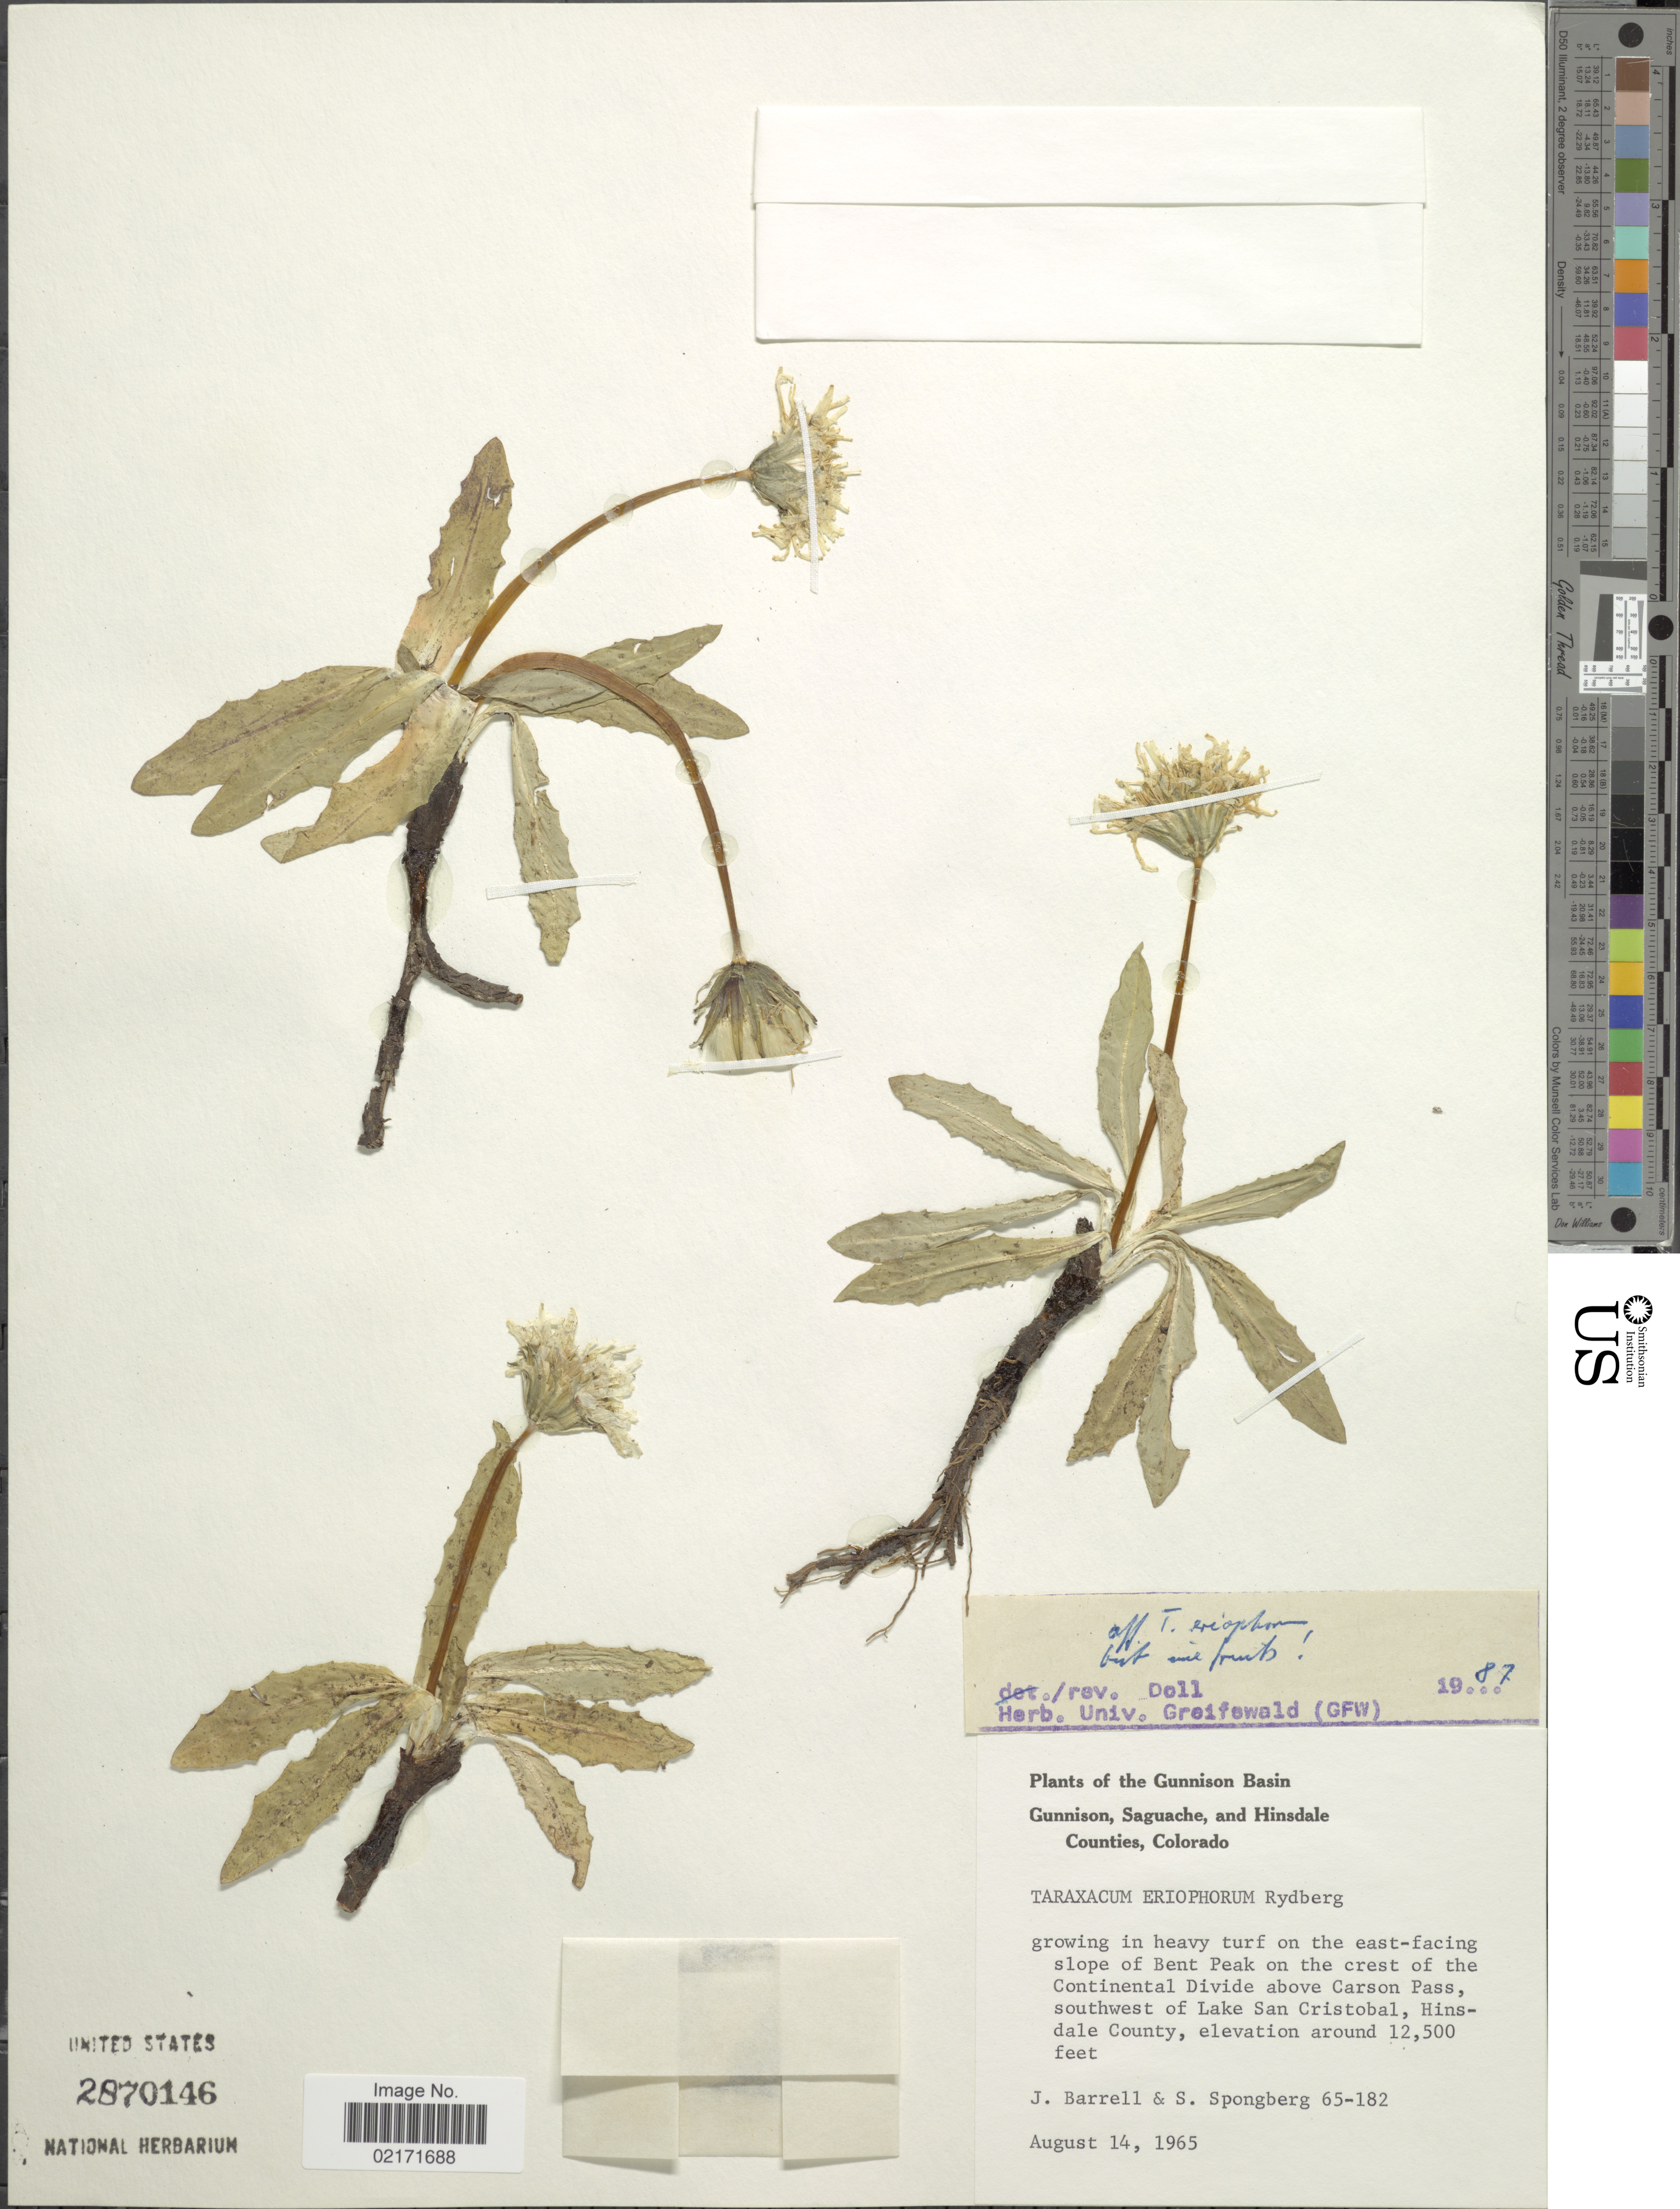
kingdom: Plantae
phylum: Tracheophyta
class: Magnoliopsida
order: Asterales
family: Asteraceae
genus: Taraxacum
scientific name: Taraxacum eriophorum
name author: Rydb.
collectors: J. Barrell & S. A.Spongberg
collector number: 65-182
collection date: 1965-08-14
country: United States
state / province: Colorado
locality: Gunnison Basin. Gunnison, Saguache, and Hinsdale Counties, Colorado. Growing in heavy turf on the east-facing slope of Bent Peak ont he crest of the Continental Divide above Crson Pass, southwest of Lake San Cristobal, Hindale County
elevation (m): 3810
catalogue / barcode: US 2870146